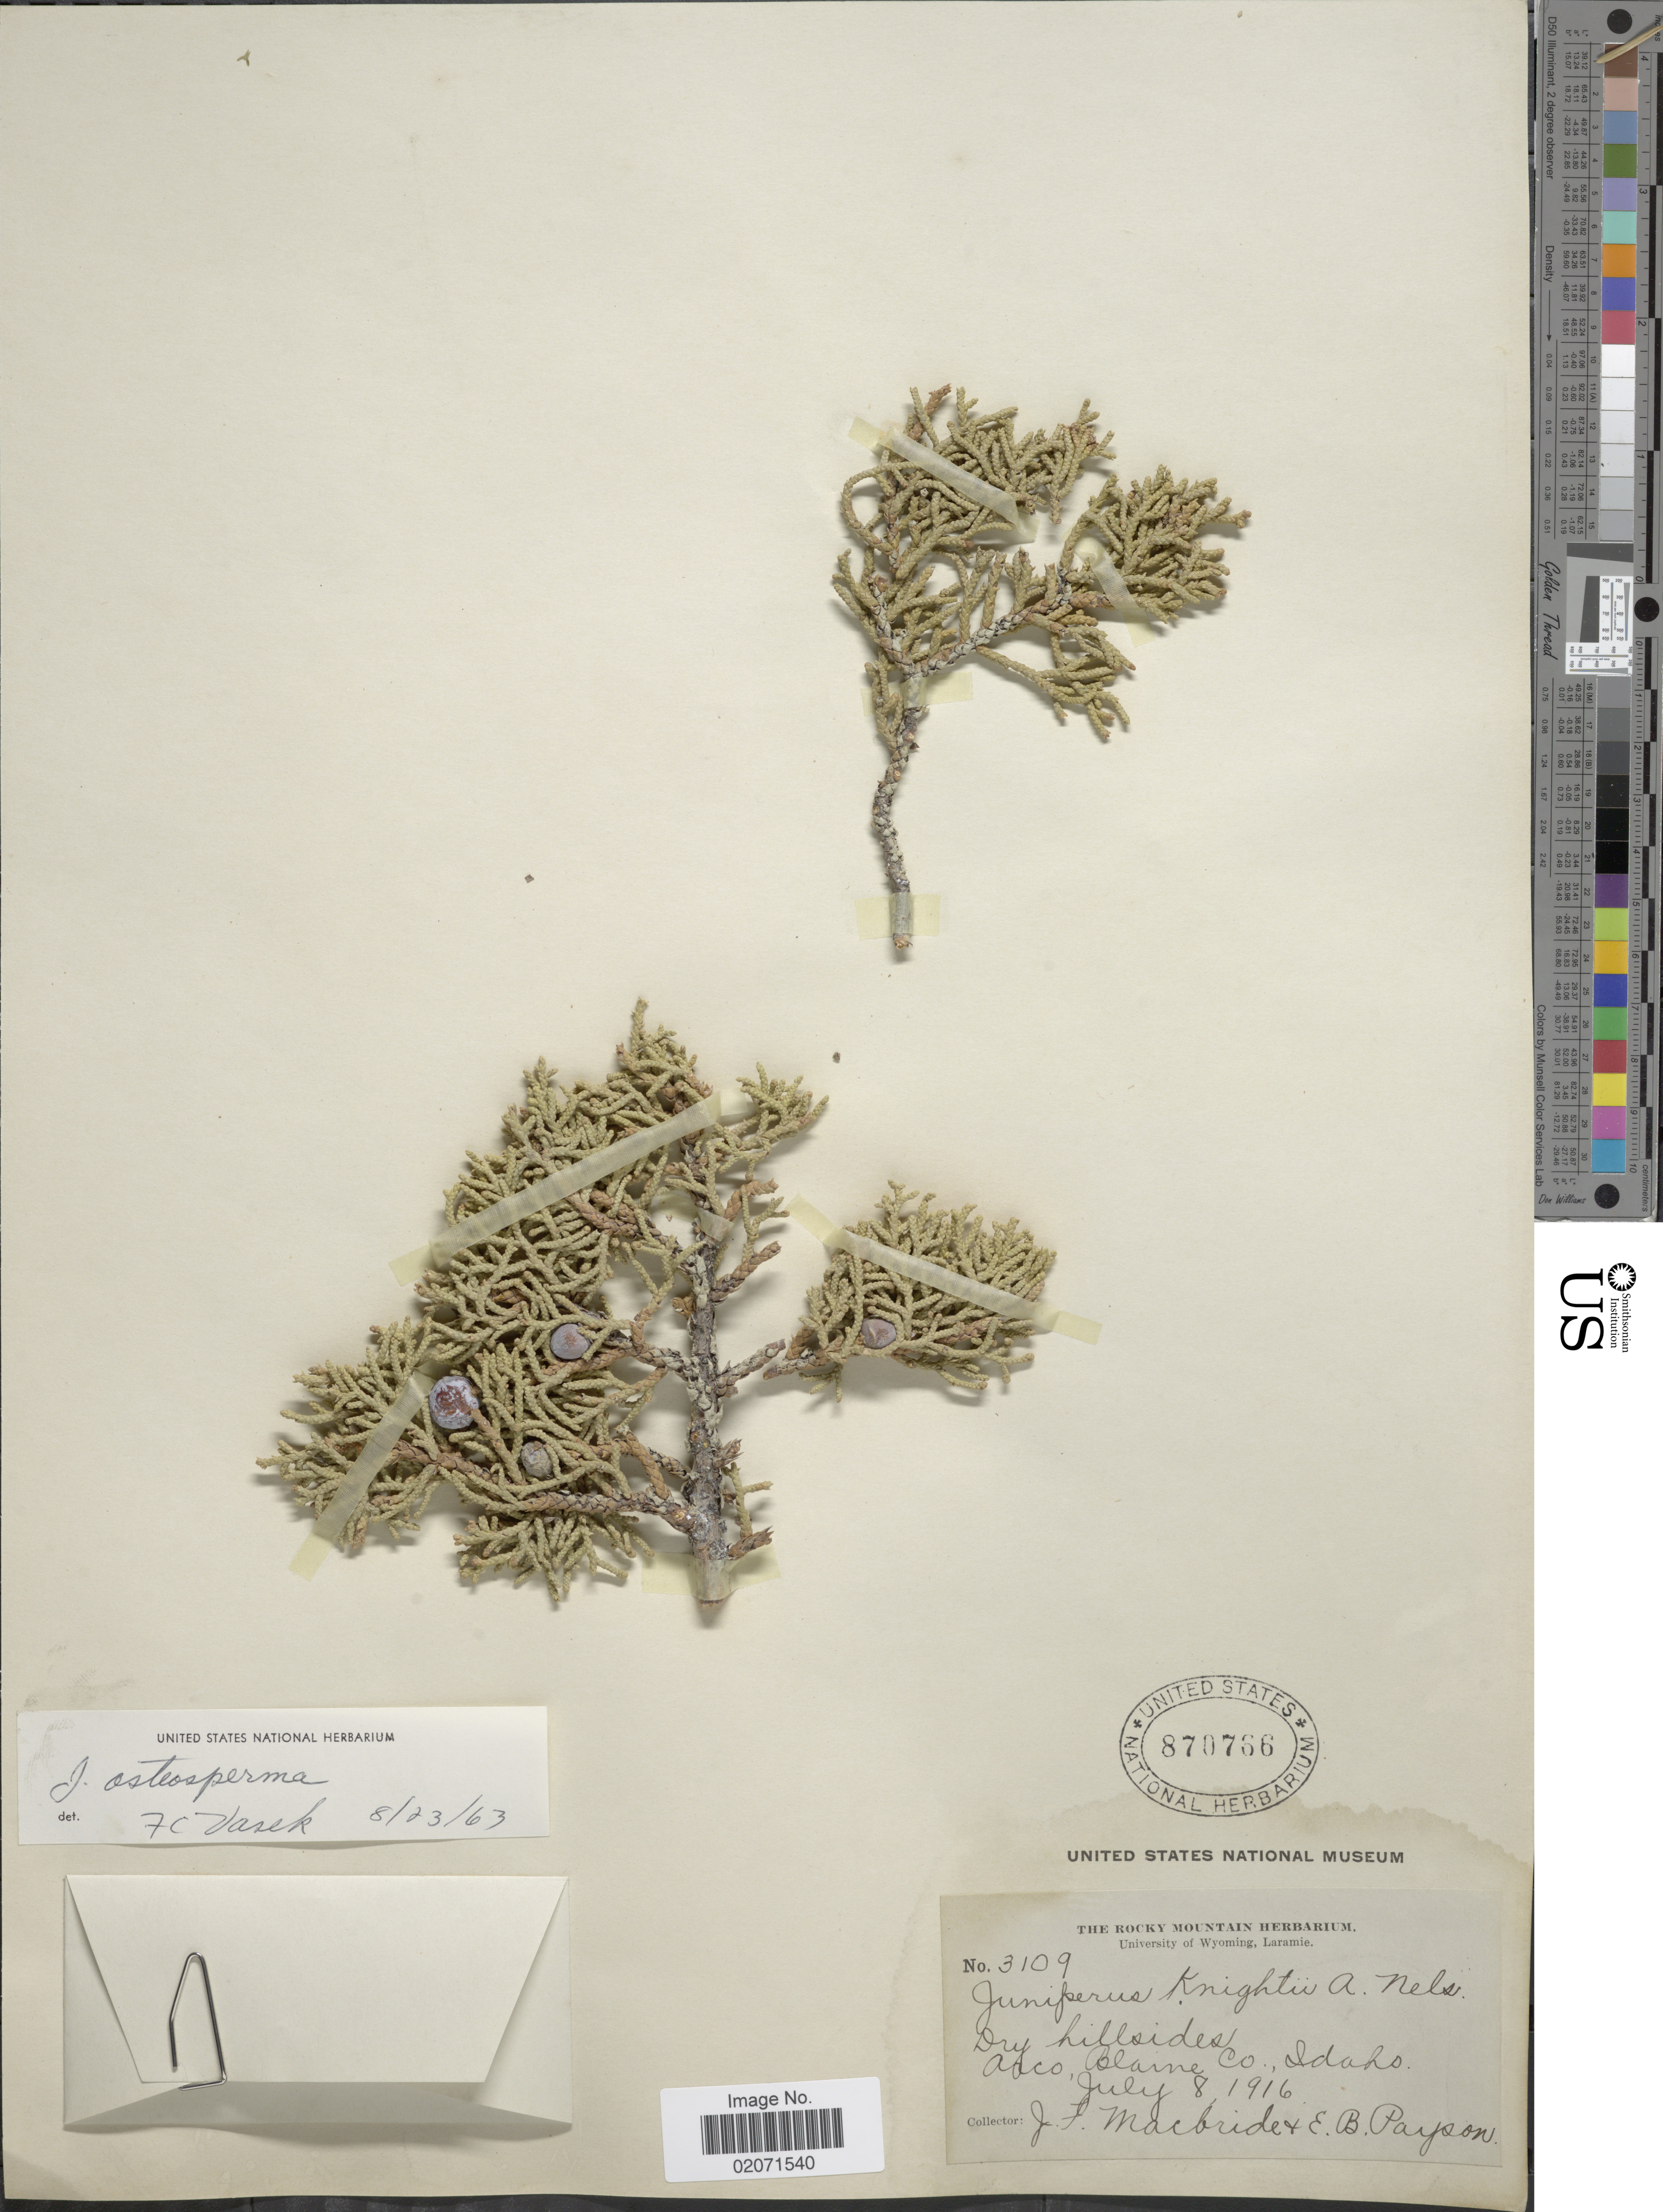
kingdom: Plantae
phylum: Tracheophyta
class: Pinopsida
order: Pinales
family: Cupressaceae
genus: Juniperus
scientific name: Juniperus osteosperma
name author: (Torr.) Little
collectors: J. F. Macbride & E. B. Payson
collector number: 3109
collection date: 1916-07-08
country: United States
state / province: Idaho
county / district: Blaine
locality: Dry hillsides, Arco.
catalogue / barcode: US 870766